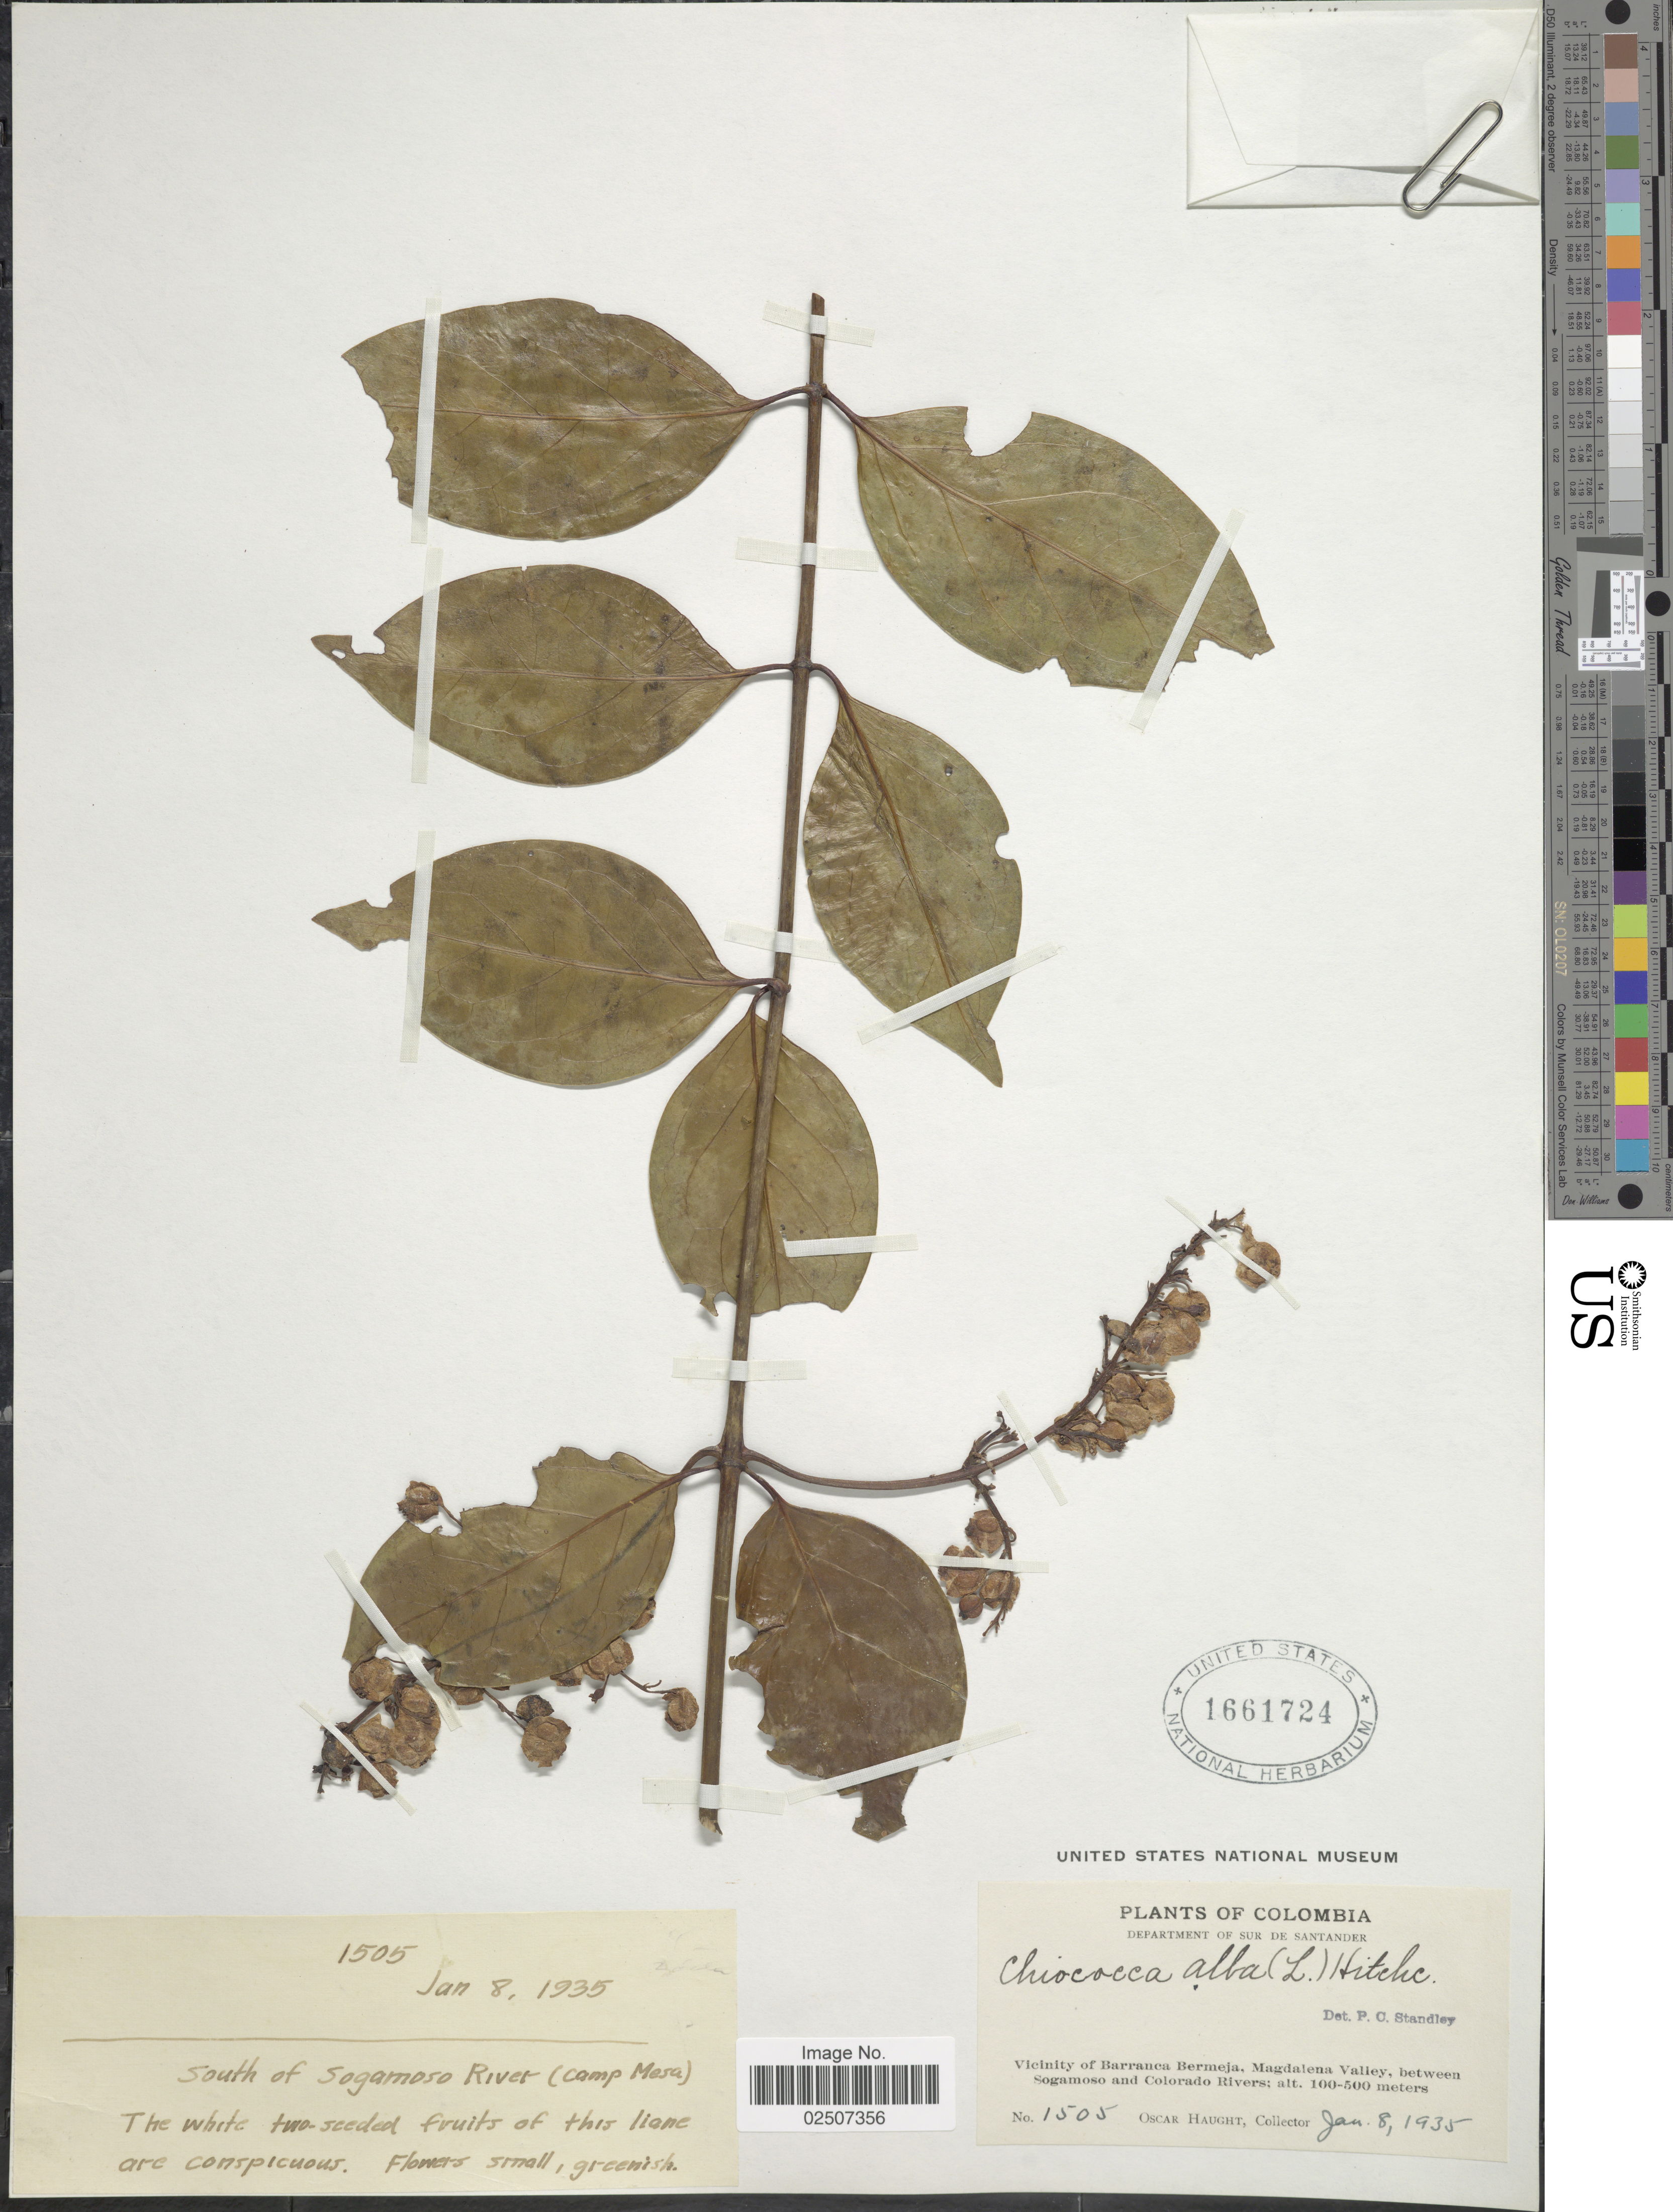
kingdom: Plantae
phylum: Tracheophyta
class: Magnoliopsida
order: Gentianales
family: Rubiaceae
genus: Chiococca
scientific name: Chiococca alba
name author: (L.) Hitchc.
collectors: O. L. Haught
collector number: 1505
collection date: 1935-01-08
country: Colombia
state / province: Santander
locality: Department of Sur de Santander. Vicinity of Barranca Bermeja, Magdalena Valley, between Sogamoso and Colorado rivers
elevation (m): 100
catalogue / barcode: US 1661724